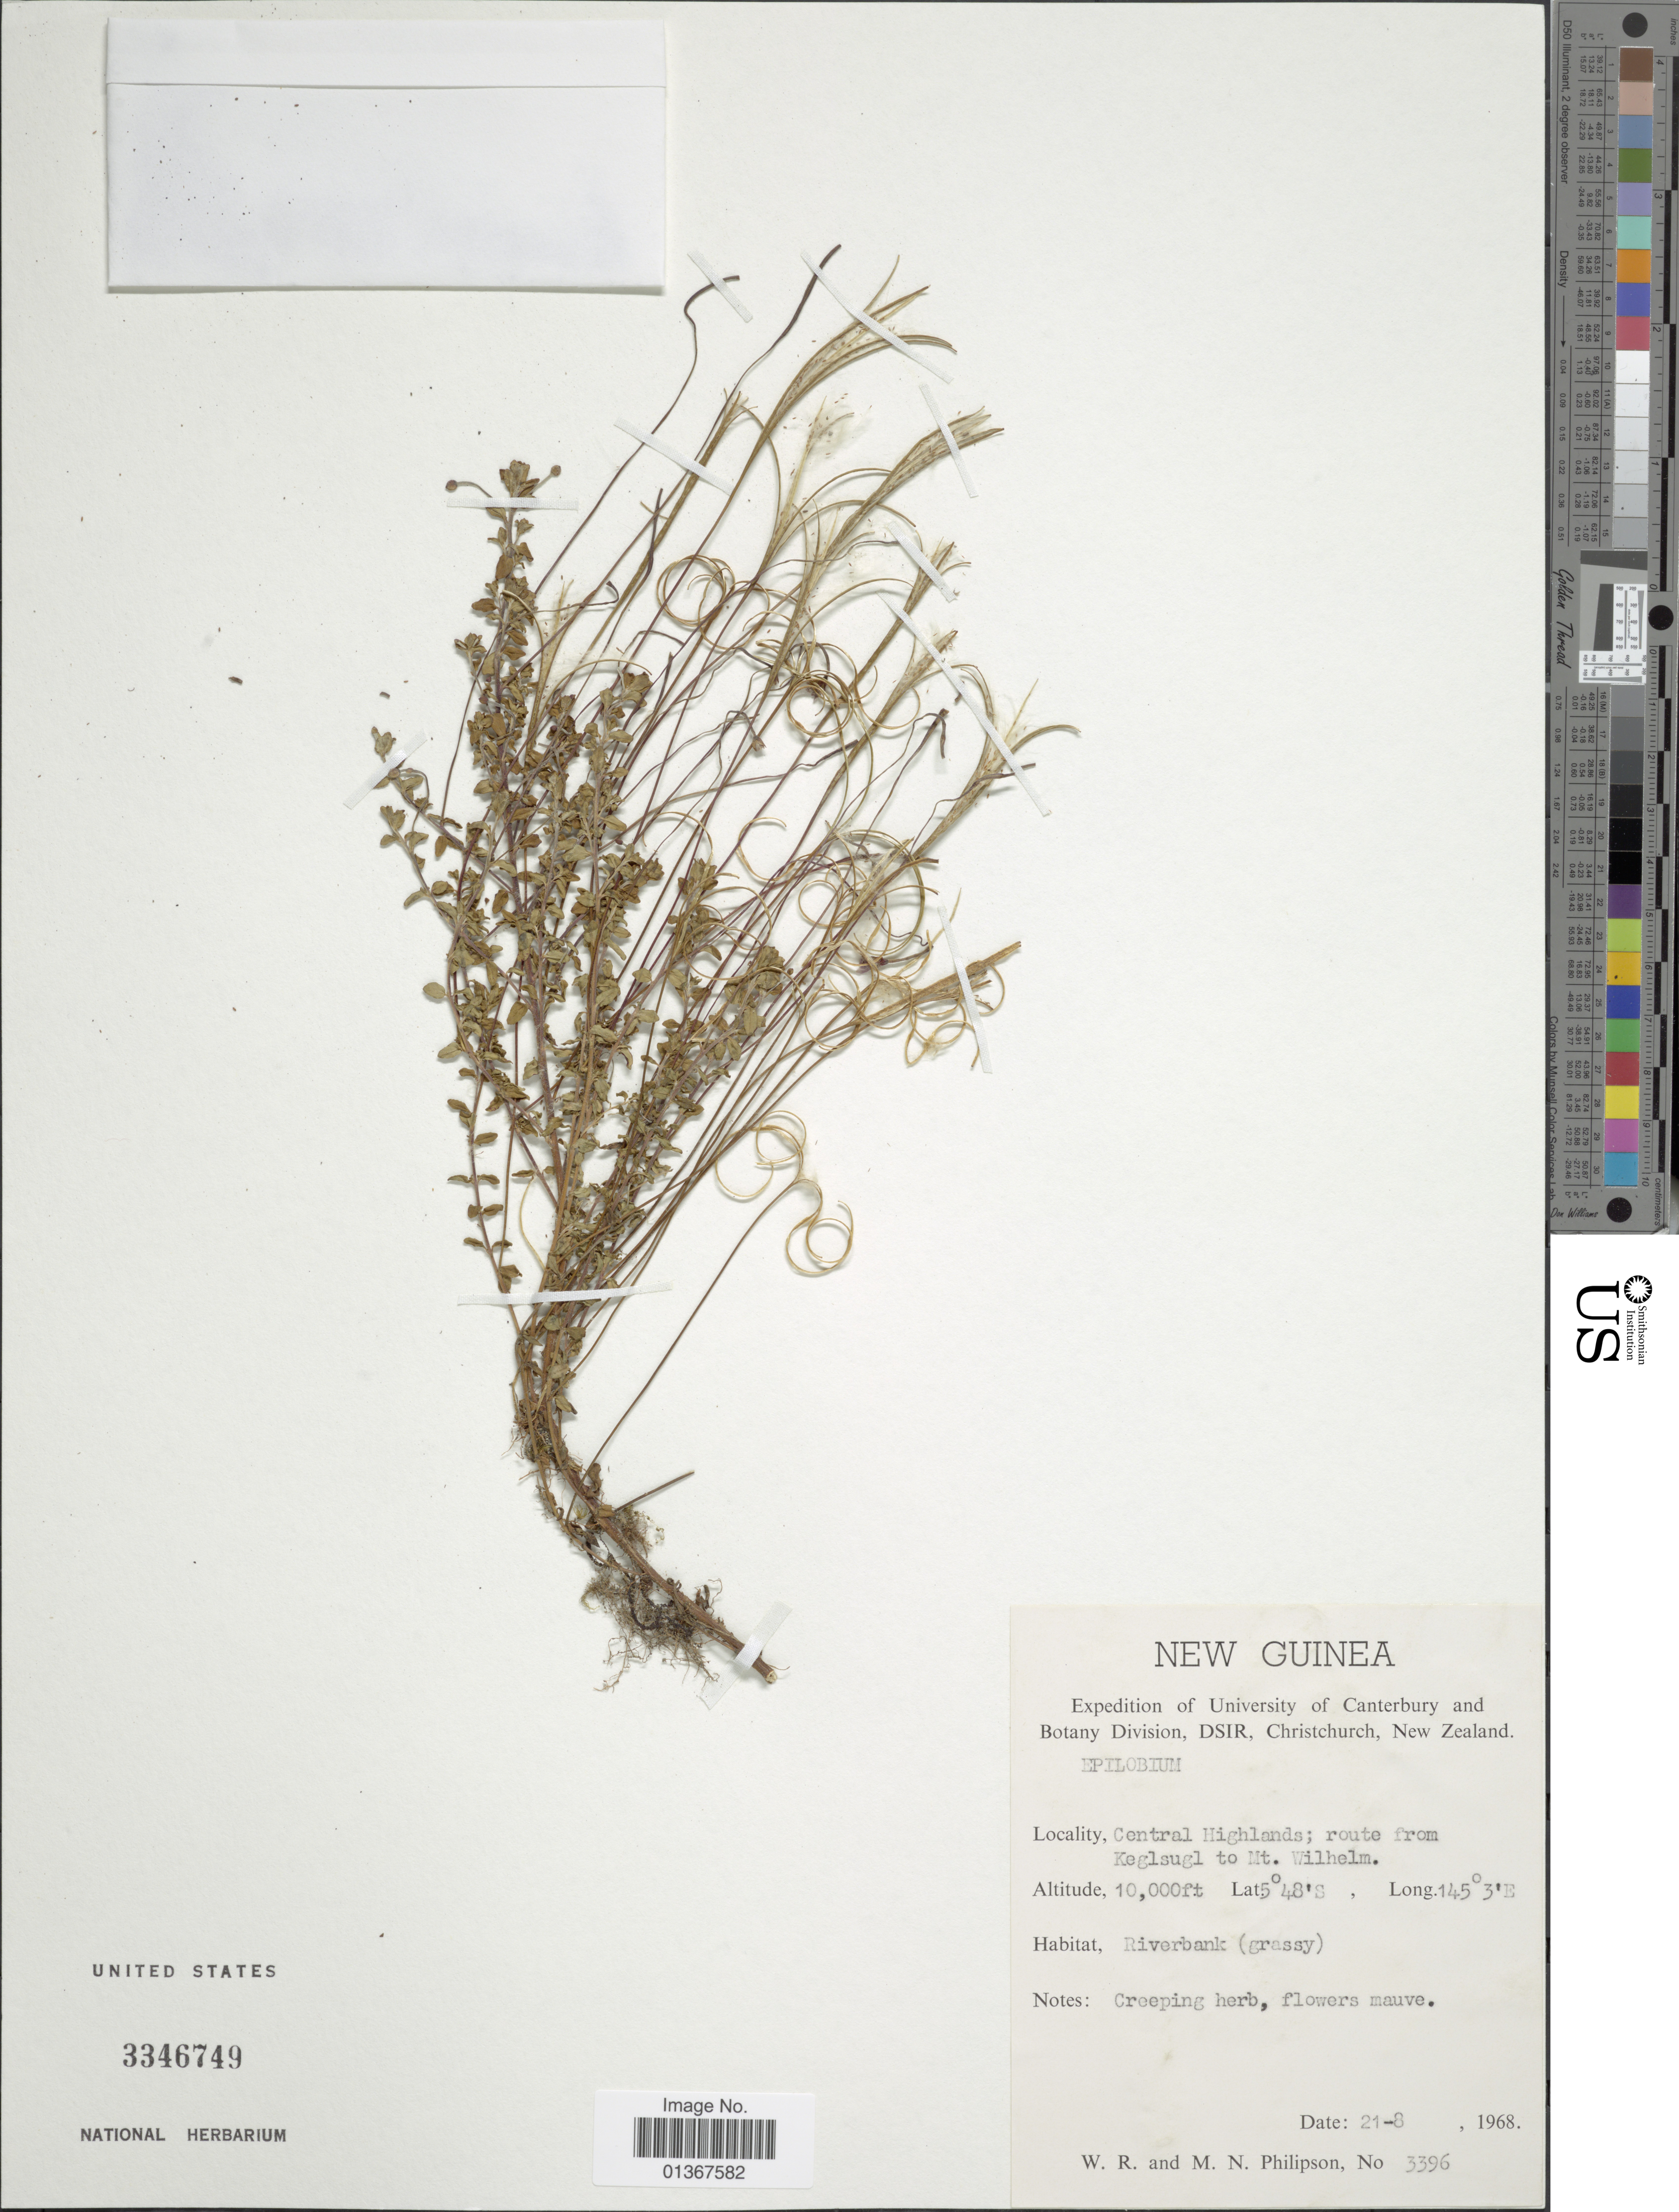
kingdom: Plantae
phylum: Tracheophyta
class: Magnoliopsida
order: Myrtales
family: Onagraceae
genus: Epilobium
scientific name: Epilobium sp.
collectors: W. R. Philipson & M. Philipson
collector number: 3396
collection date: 1968-08-21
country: Papua New Guinea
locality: Central Highlands; route from Keglsugl to Mt. Wilhelm.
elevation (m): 3048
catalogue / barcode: US 3346749